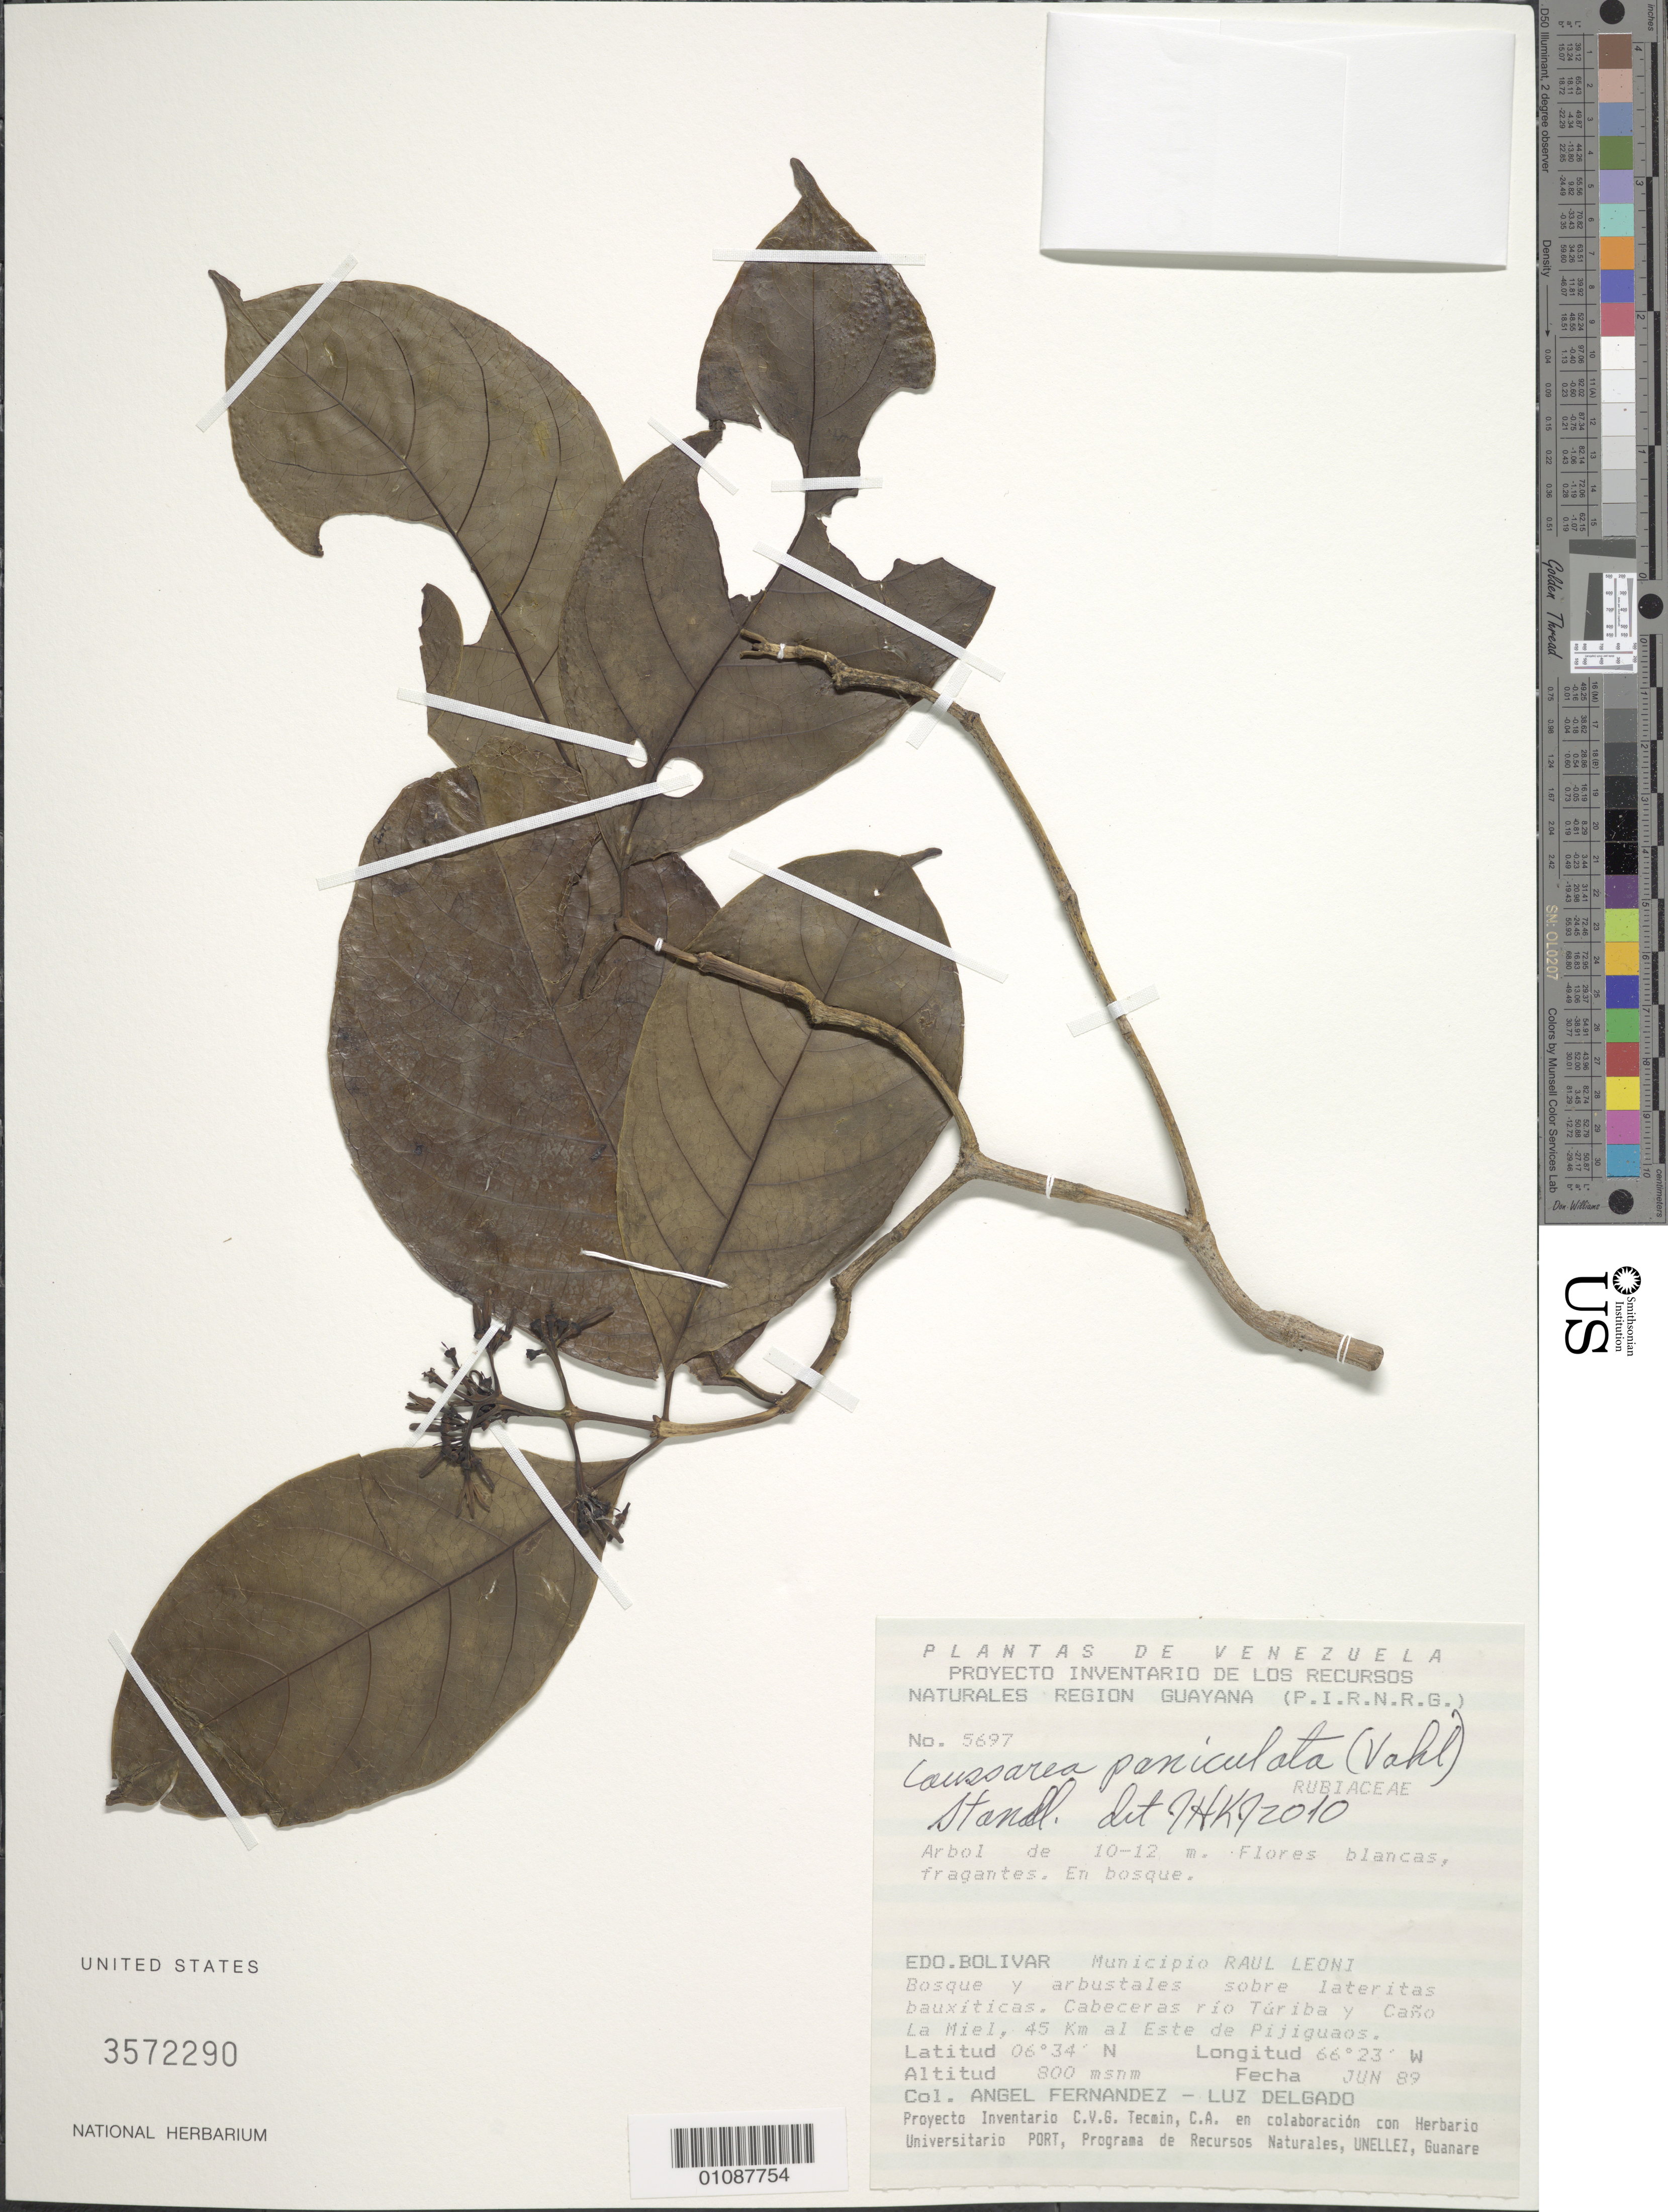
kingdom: Plantae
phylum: Tracheophyta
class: Magnoliopsida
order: Gentianales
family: Rubiaceae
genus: Coussarea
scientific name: Coussarea paniculata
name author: (Vahl) Standl.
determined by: Kirkbride, J. H.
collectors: A. Fernández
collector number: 5697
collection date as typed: Jun-89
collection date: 1989-06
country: Venezuela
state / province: Bolívar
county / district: Angostura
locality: Mun. Raúl Leoni [=Angostura], cabeceras Río Túriba y Caño La Miel, 45 km al Este de Pijiguaos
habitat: Bosque y arbustales sobre lateritas bauxiticas; en bosque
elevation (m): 800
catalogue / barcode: US 3572290